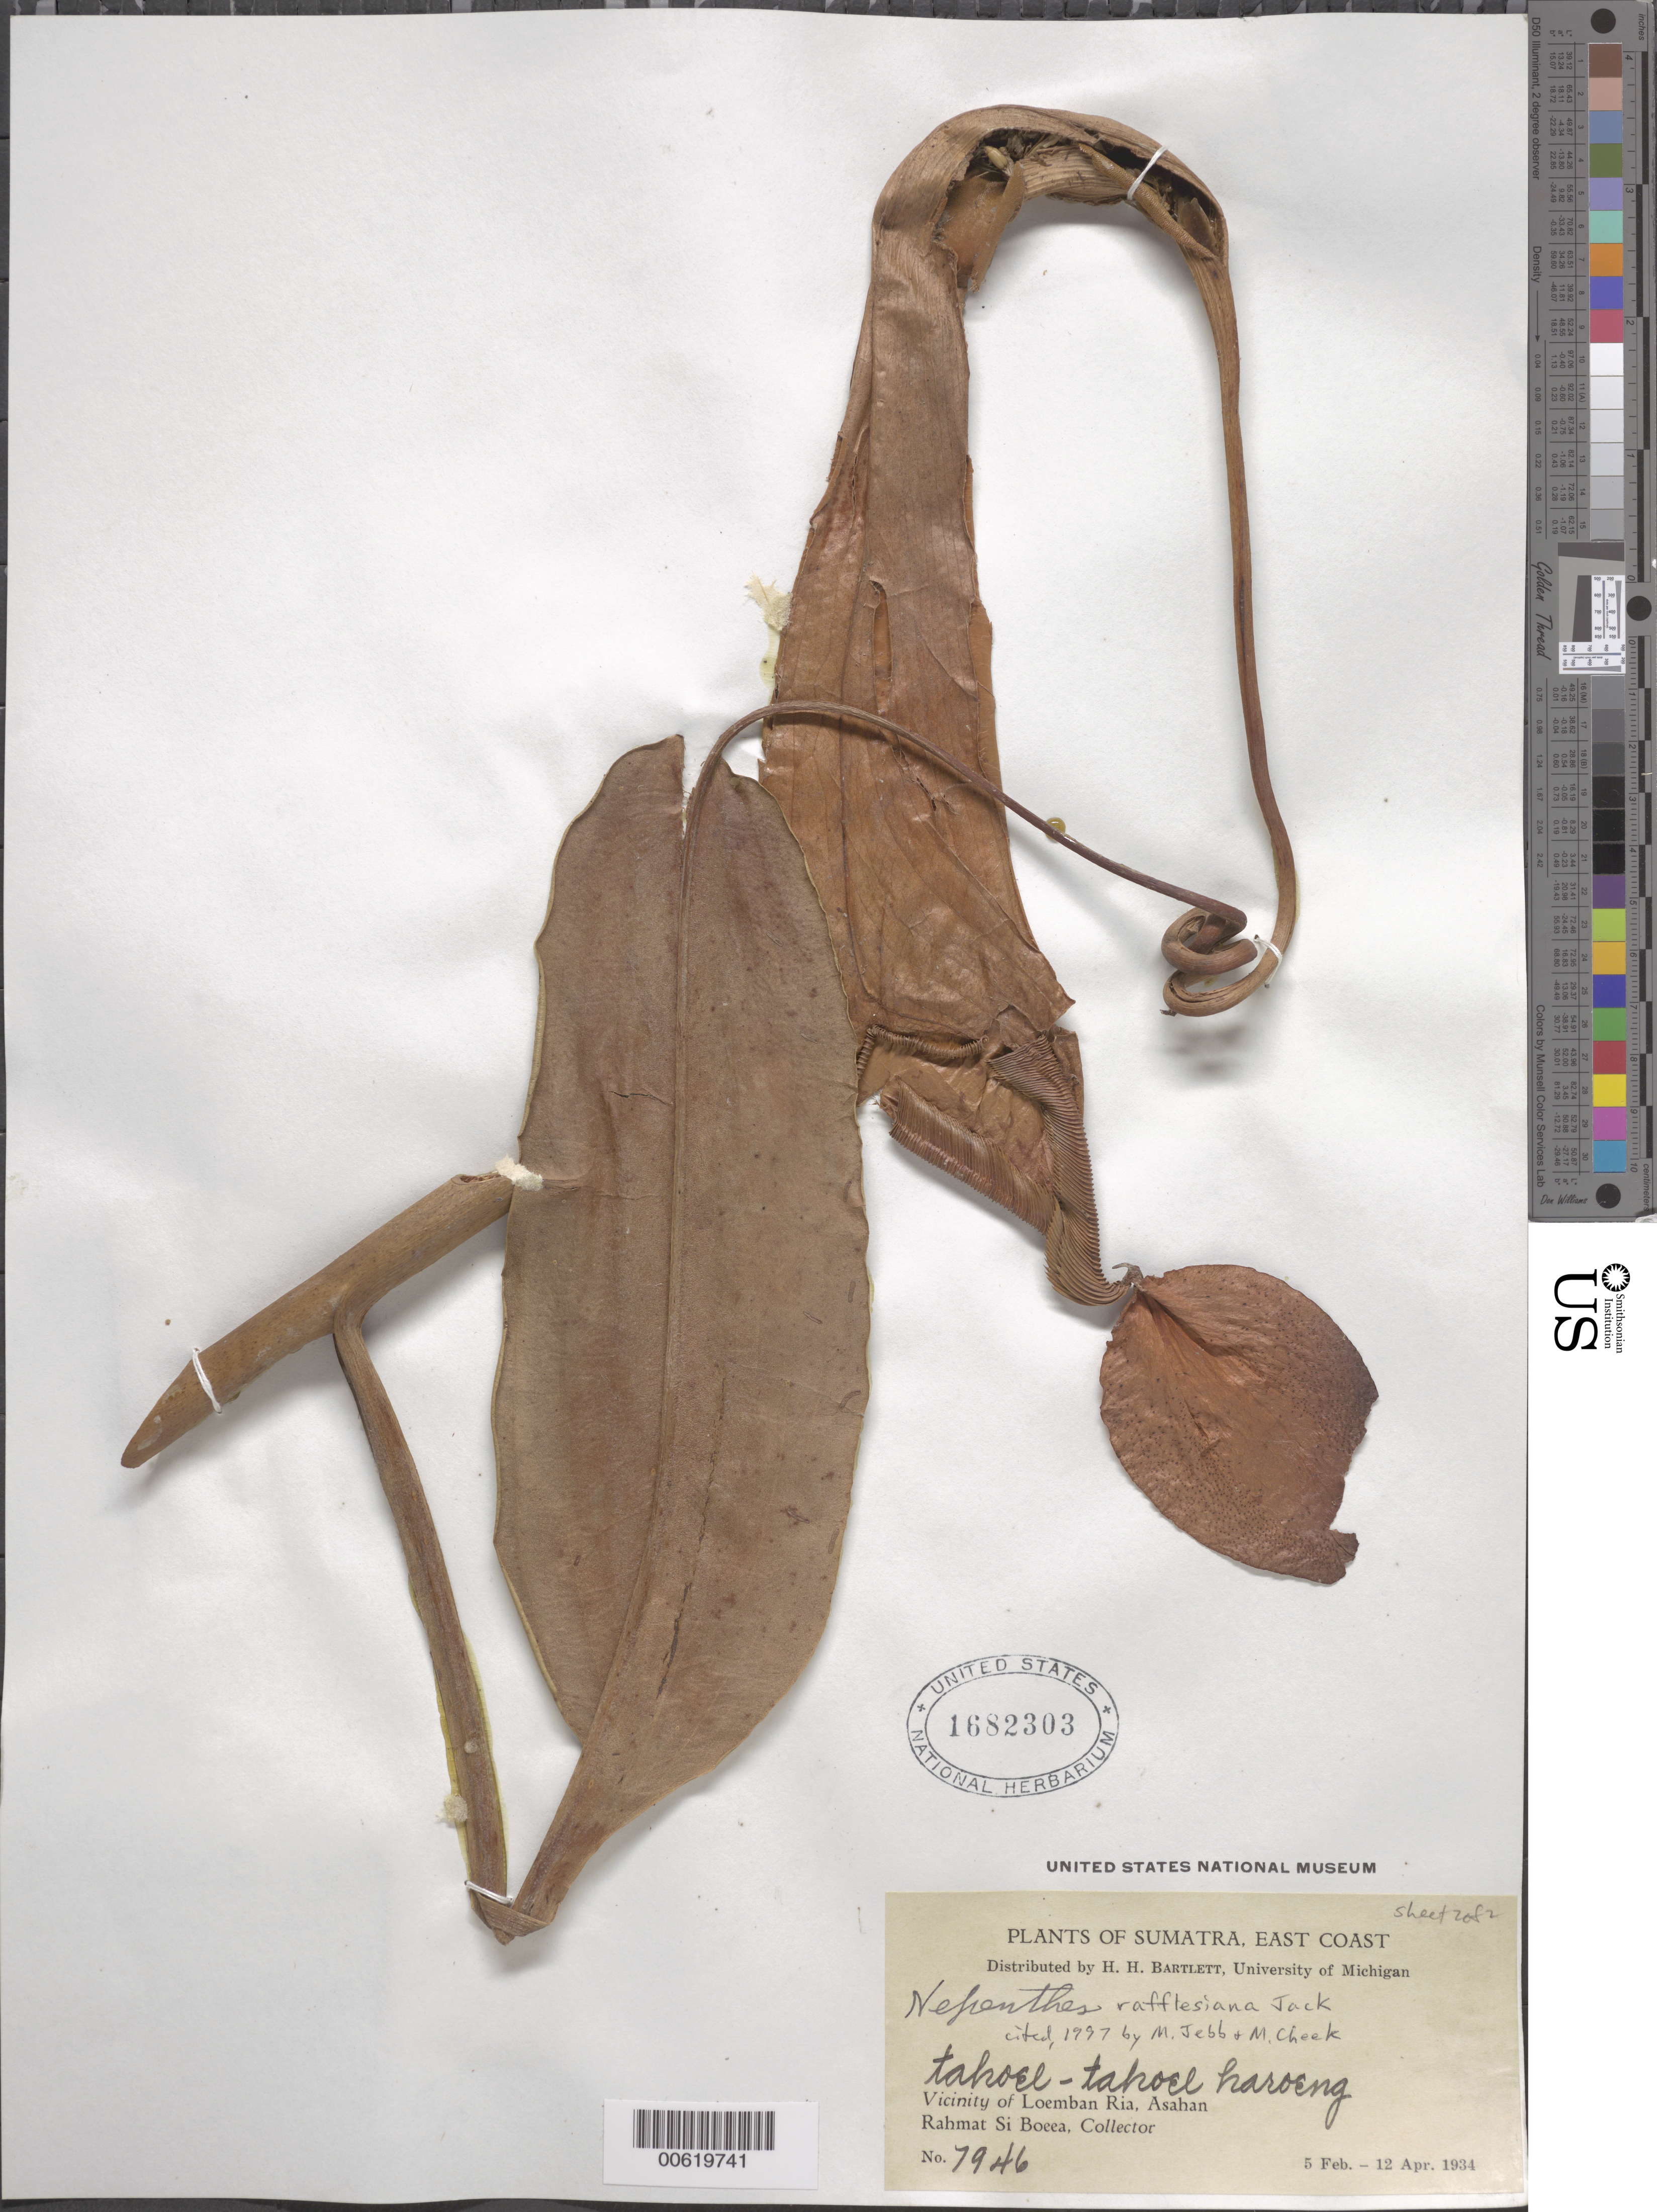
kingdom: Plantae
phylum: Tracheophyta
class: Magnoliopsida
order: Caryophyllales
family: Nepenthaceae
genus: Nepenthes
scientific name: Nepenthes rafflesiana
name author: Jack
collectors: Rahmat Si Boeea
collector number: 7946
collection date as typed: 05 Feb 1934 to 12 Apr 1934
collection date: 1934-02-05/1934-04-12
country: Indonesia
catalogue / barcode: US 1682303